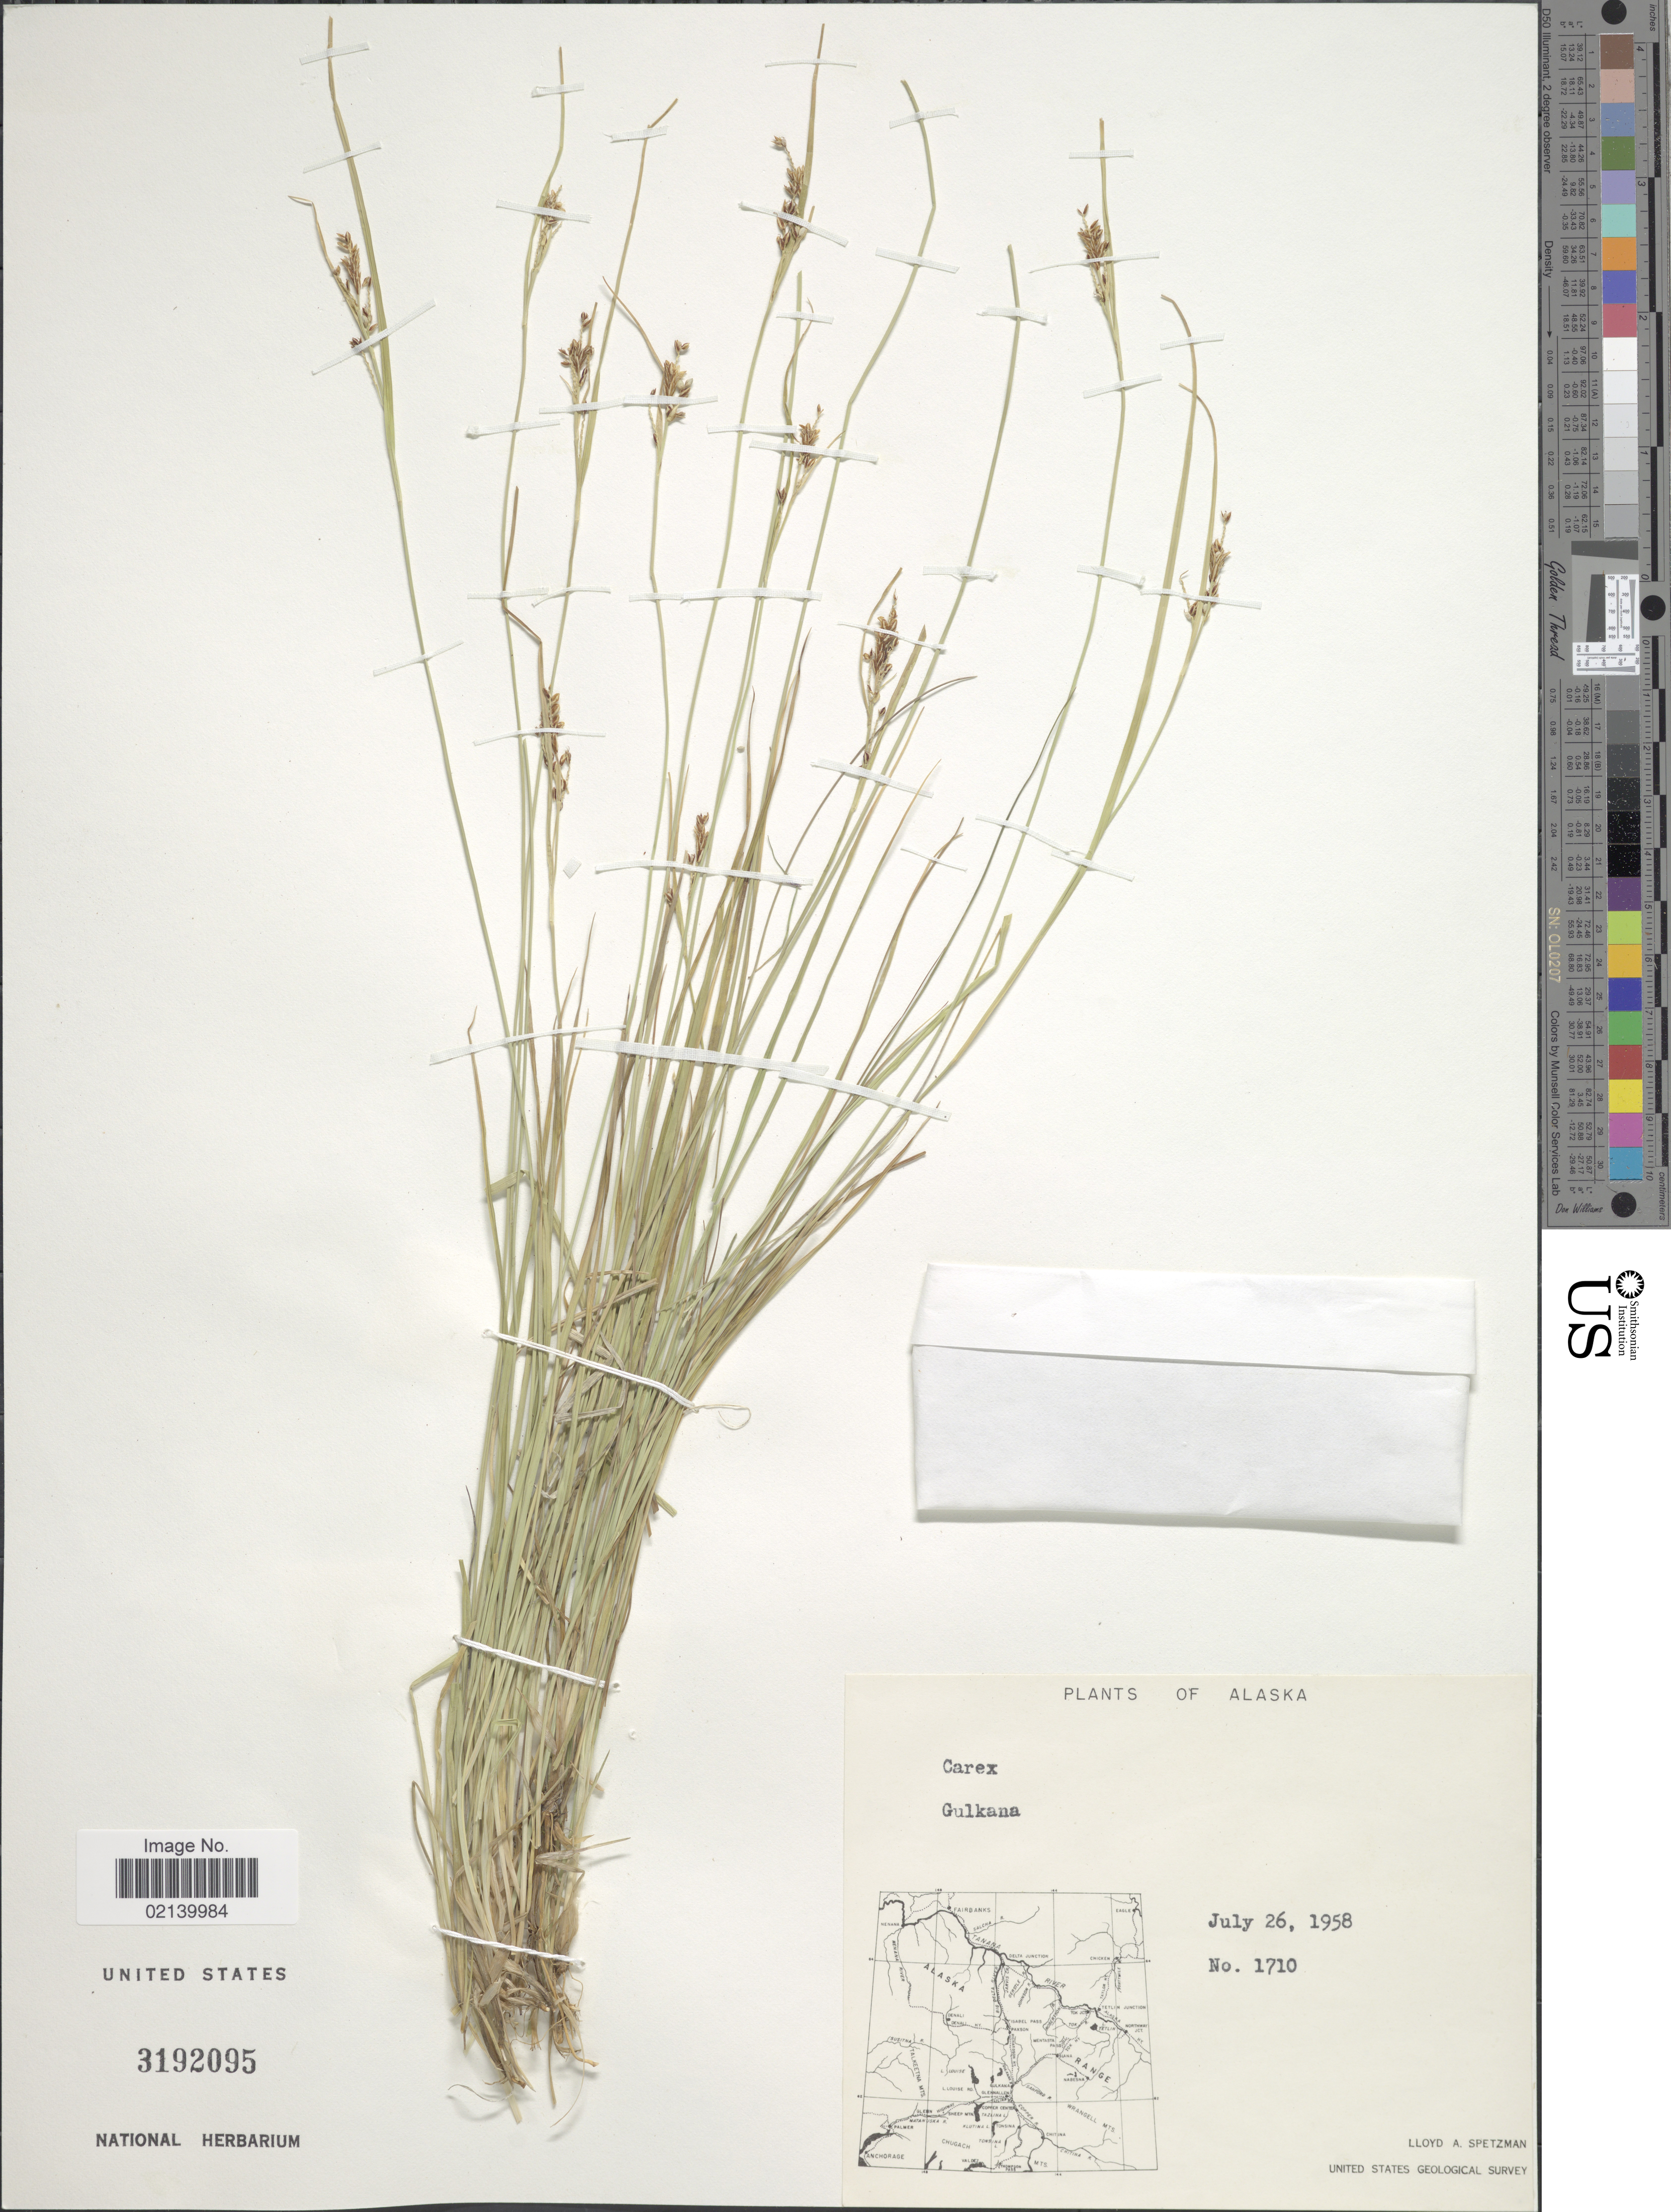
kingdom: Plantae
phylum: Tracheophyta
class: Liliopsida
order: Poales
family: Cyperaceae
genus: Carex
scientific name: Carex sp.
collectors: L. Spetzman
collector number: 1710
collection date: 1958-07-26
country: United States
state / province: Alaska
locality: Gulkana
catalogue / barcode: US 3192095